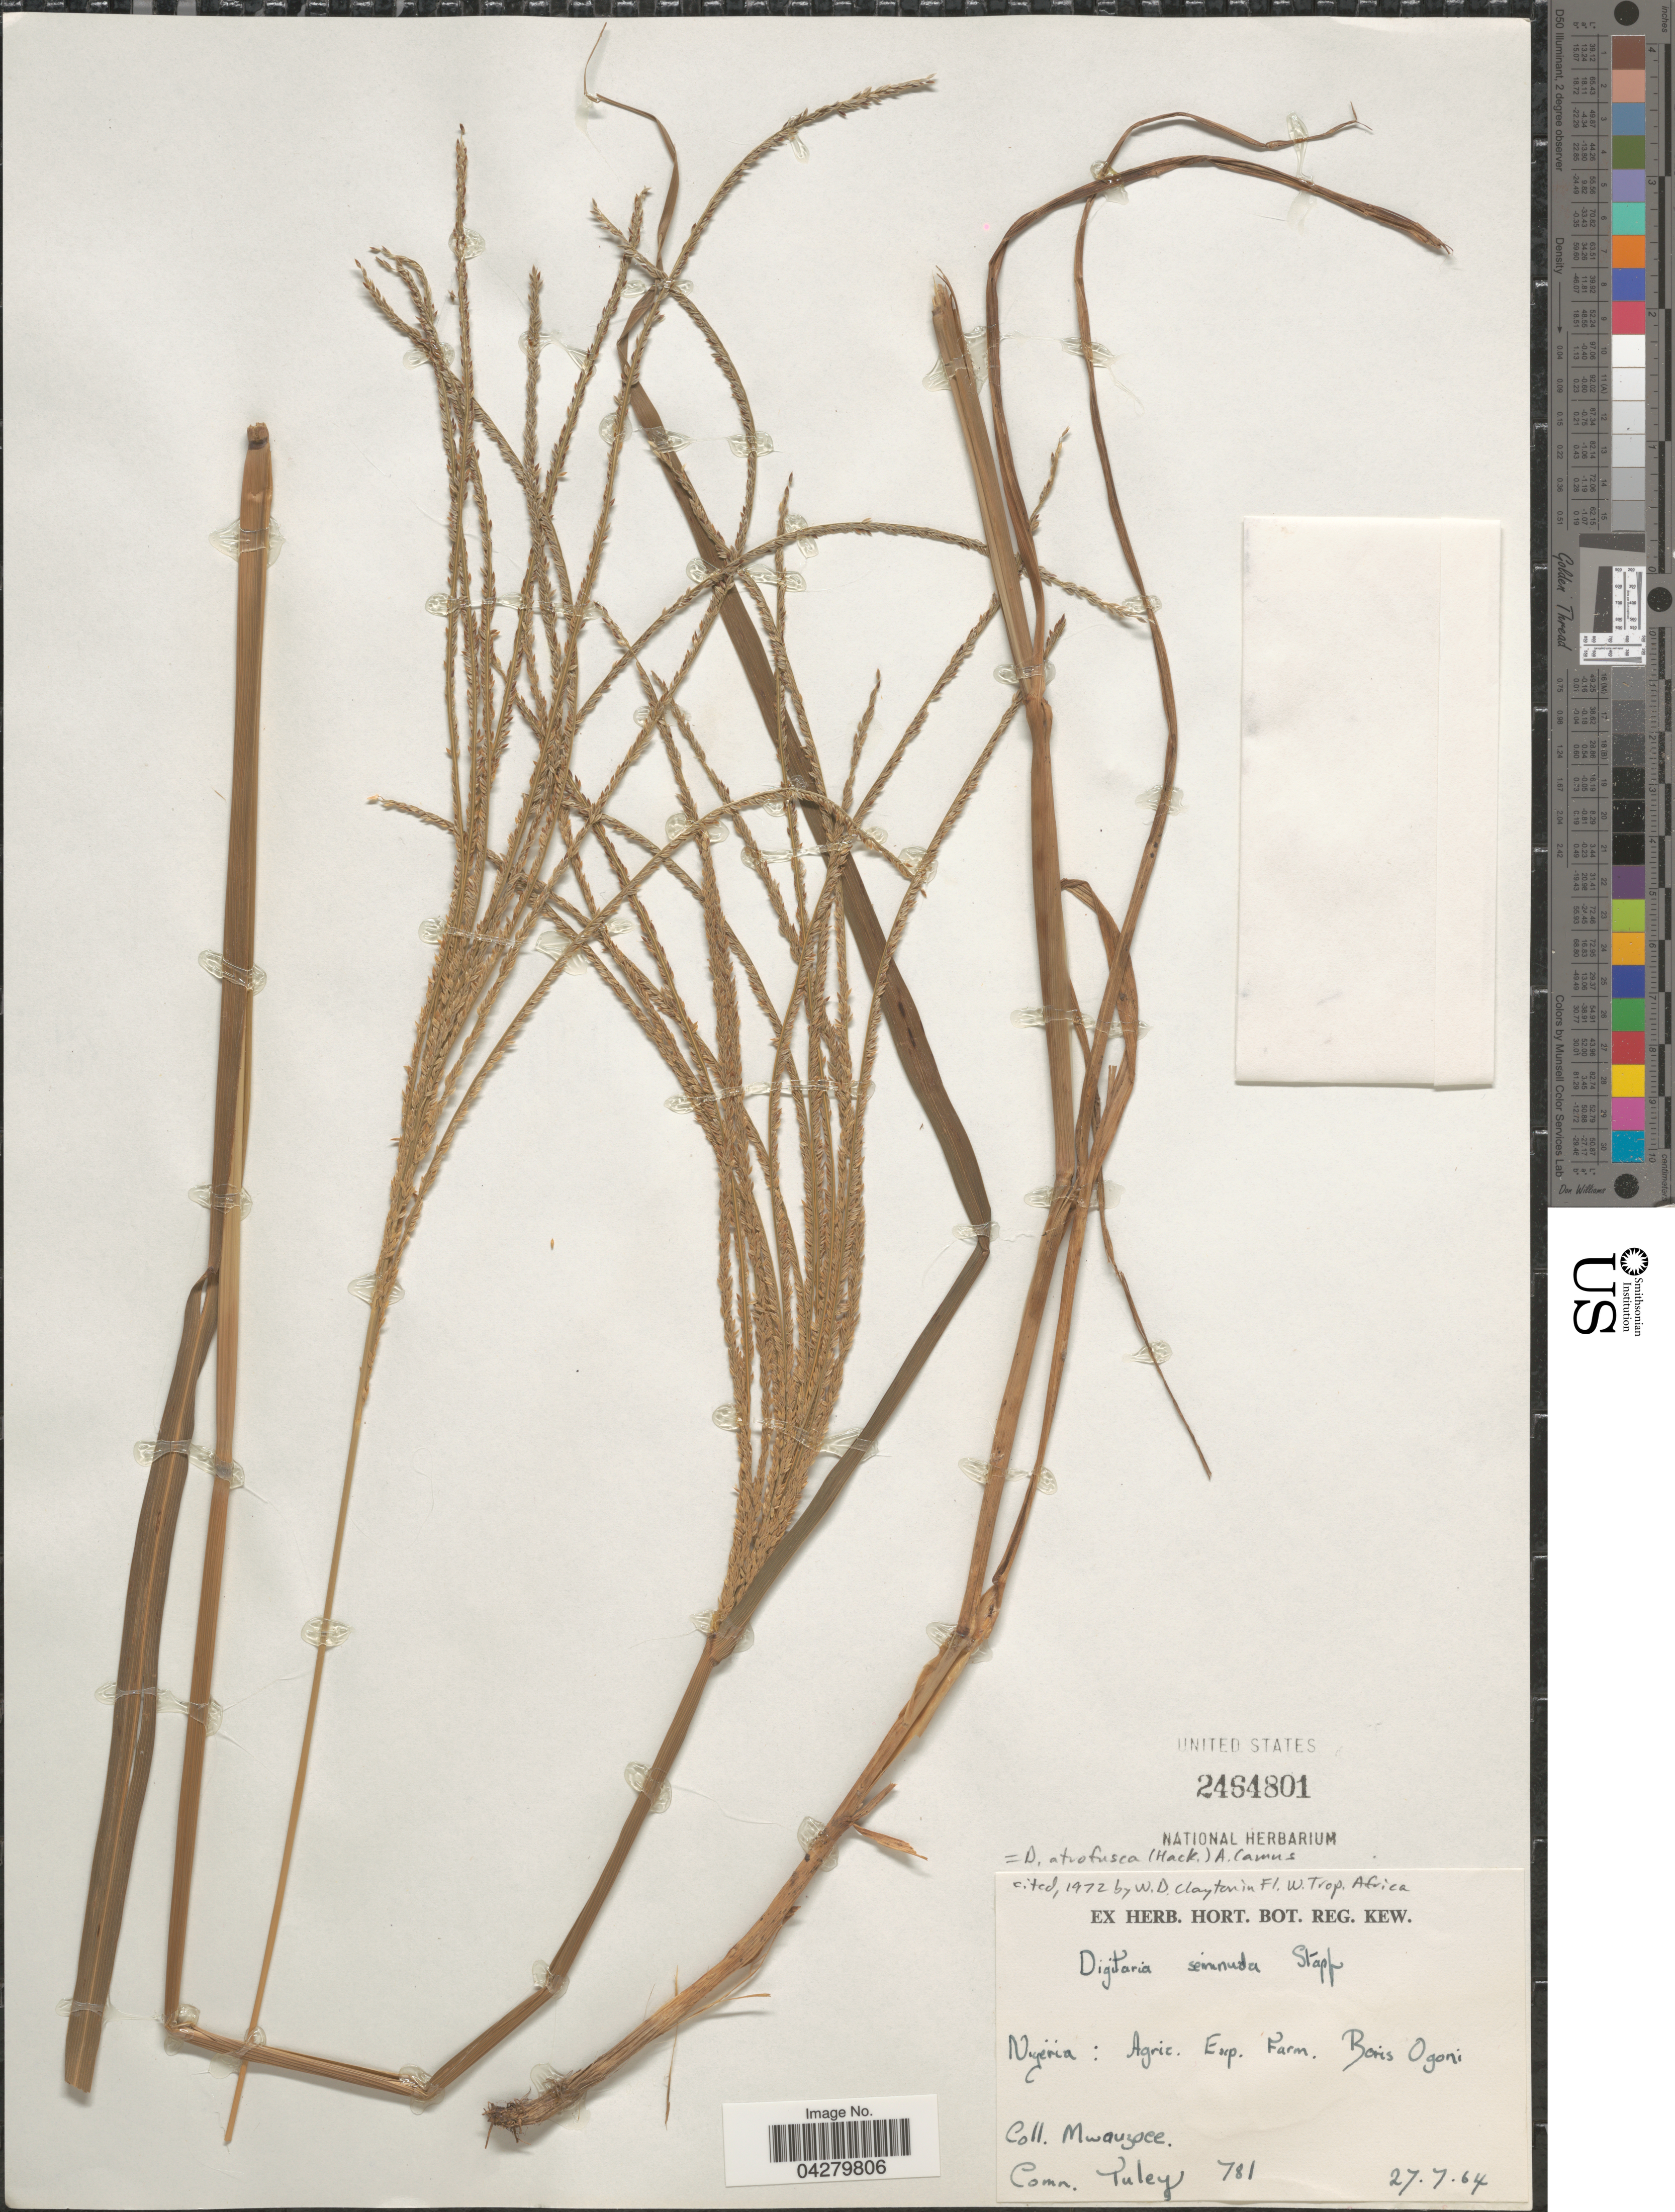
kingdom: Plantae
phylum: Tracheophyta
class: Liliopsida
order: Poales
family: Poaceae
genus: Digitaria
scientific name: Digitaria atrofusca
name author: (Hack.) A. Camus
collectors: Mwauzoee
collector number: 781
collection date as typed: Transcribed d/m/y: 27/7/64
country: Nigeria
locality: Agric. Exp. Farm. Boris Ogoni.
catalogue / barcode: US 2464801